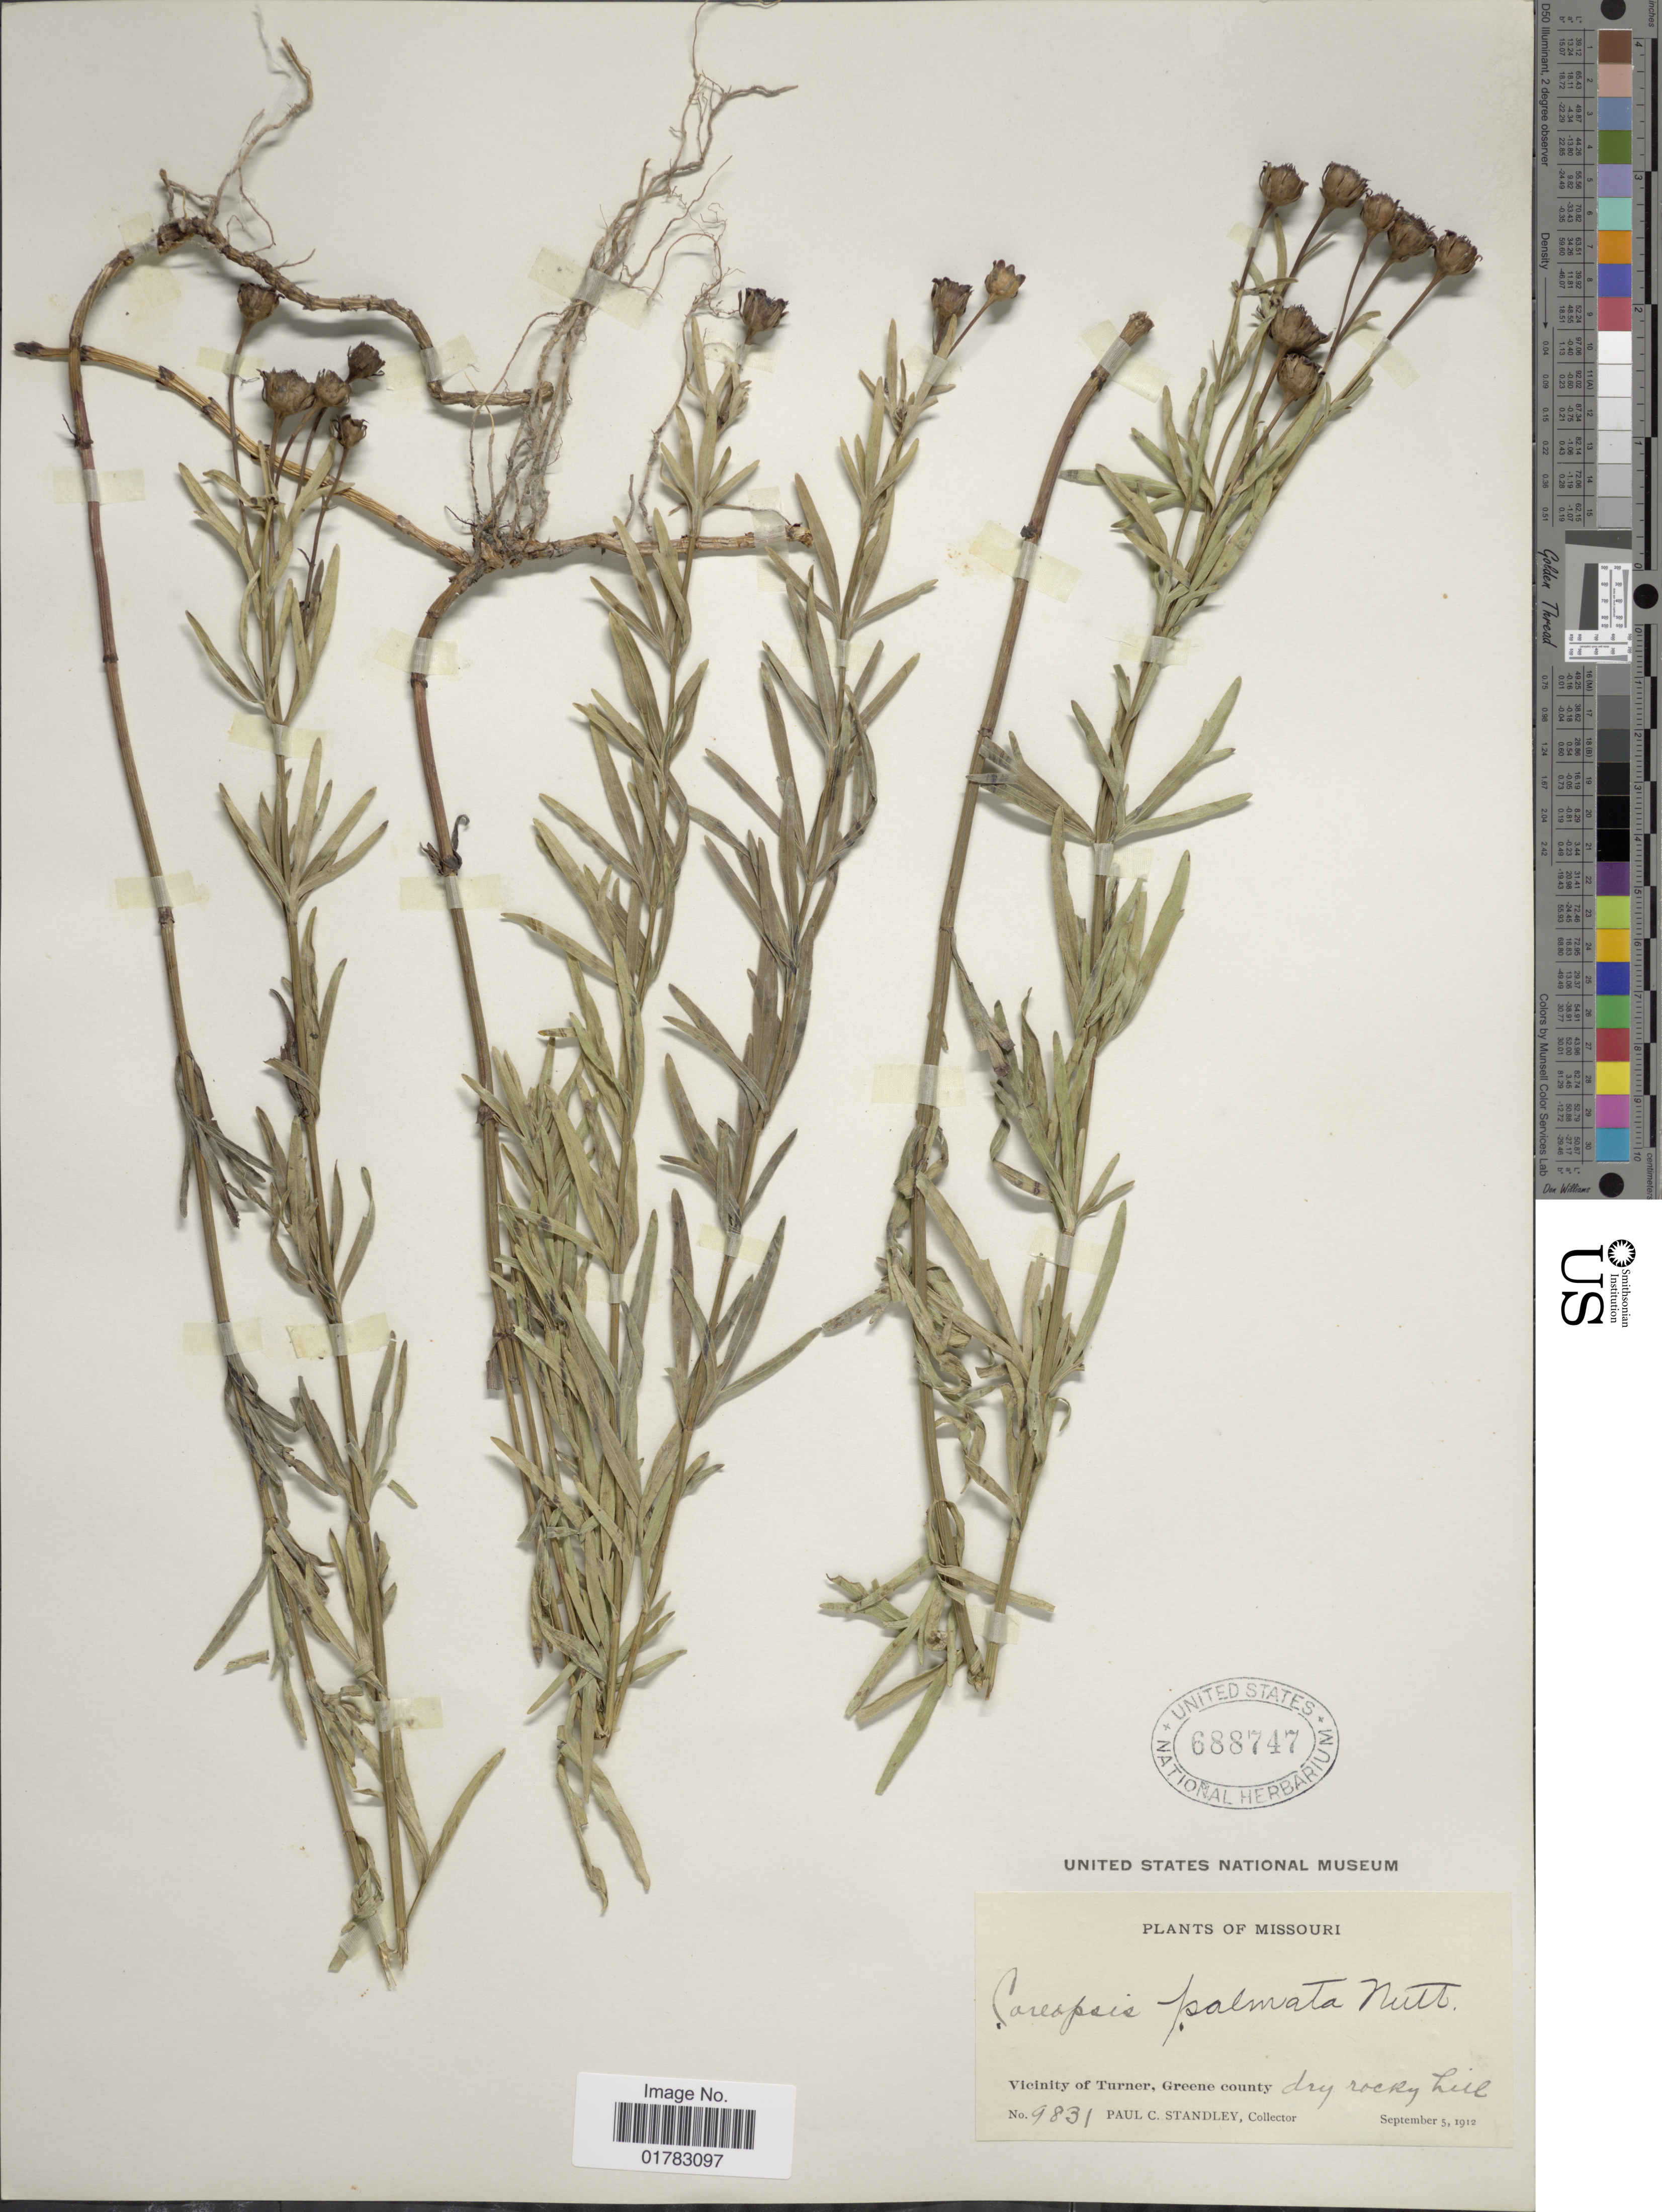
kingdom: Plantae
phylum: Tracheophyta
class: Magnoliopsida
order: Asterales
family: Asteraceae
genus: Coreopsis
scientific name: Coreopsis palmata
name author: Nutt.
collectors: P. C. Standley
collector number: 9831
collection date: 1912-09-05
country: United States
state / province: Mississippi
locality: Vicinity of Turner, Greene county county, dry rocky hill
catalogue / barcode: US 688747